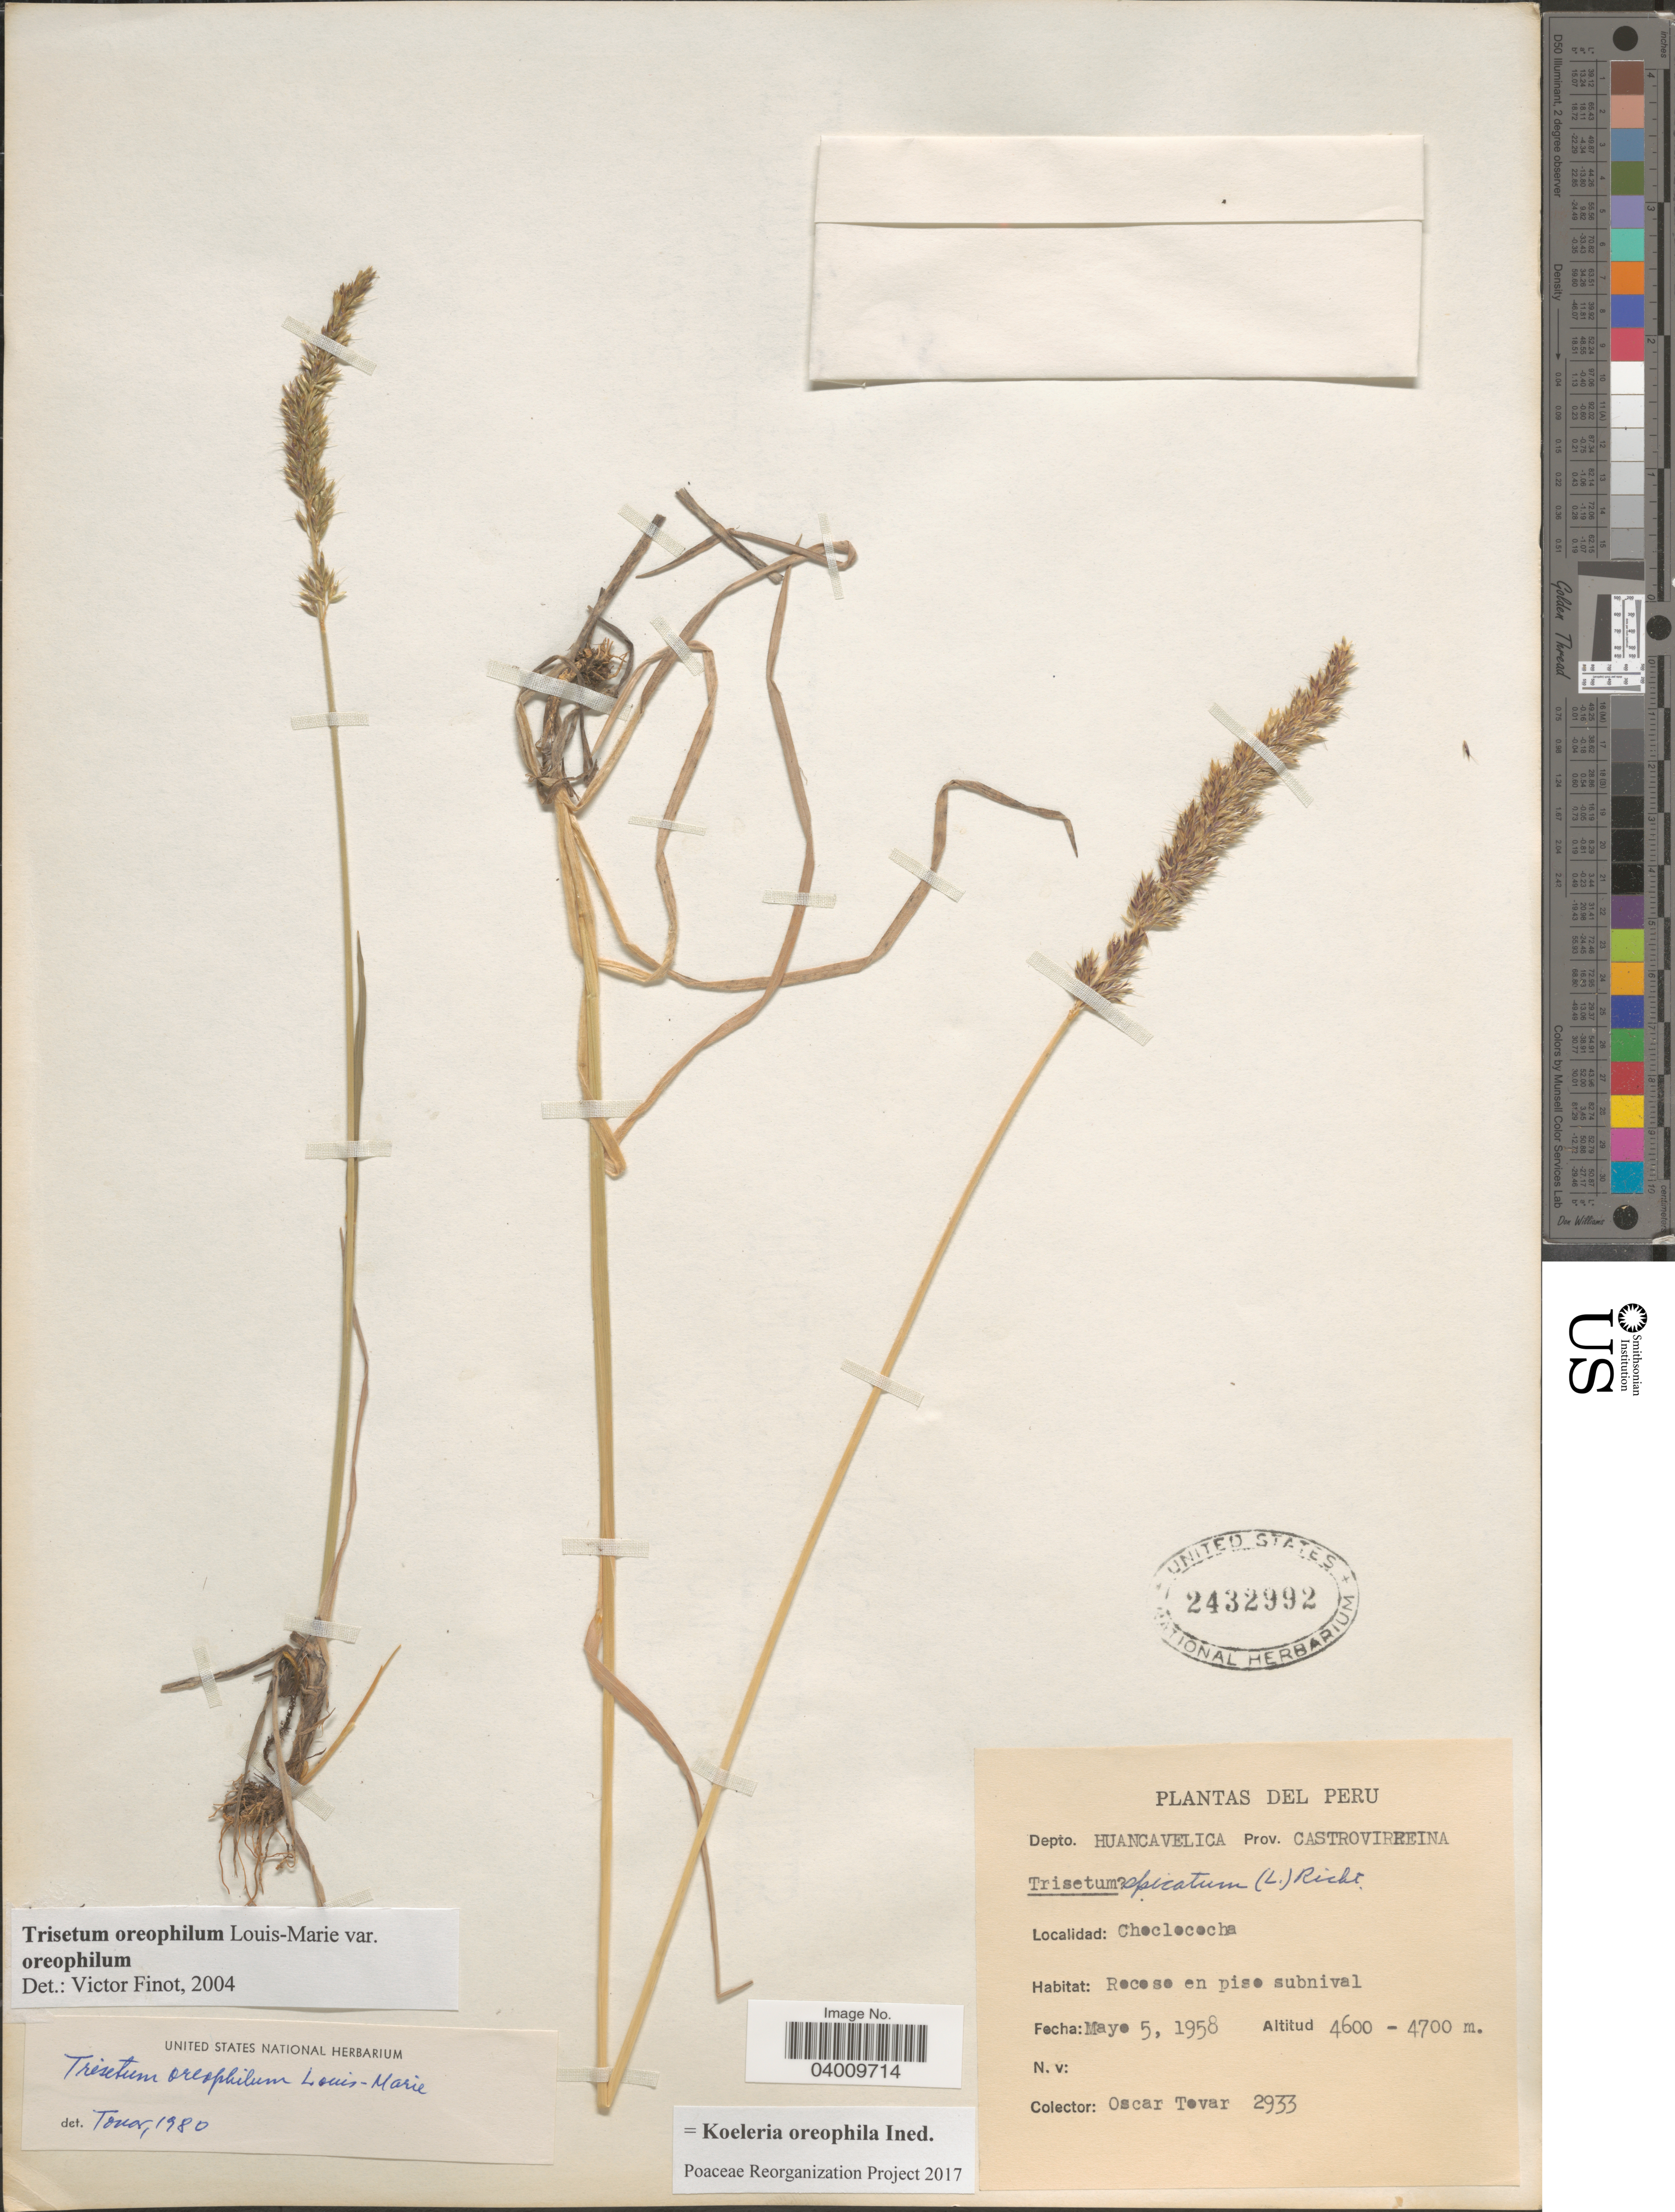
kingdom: Plantae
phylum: Tracheophyta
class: Liliopsida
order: Poales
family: Poaceae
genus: Koeleria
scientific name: Koeleria oreophila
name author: (Louis-Marie) Barberá et al.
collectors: Ó. Tovar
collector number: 2933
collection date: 1958-05-05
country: Peru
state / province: Huancavelica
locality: Depto. Huancavelica. Prov. Castrovirreina. Choclococha.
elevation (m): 4600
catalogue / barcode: US 2432992